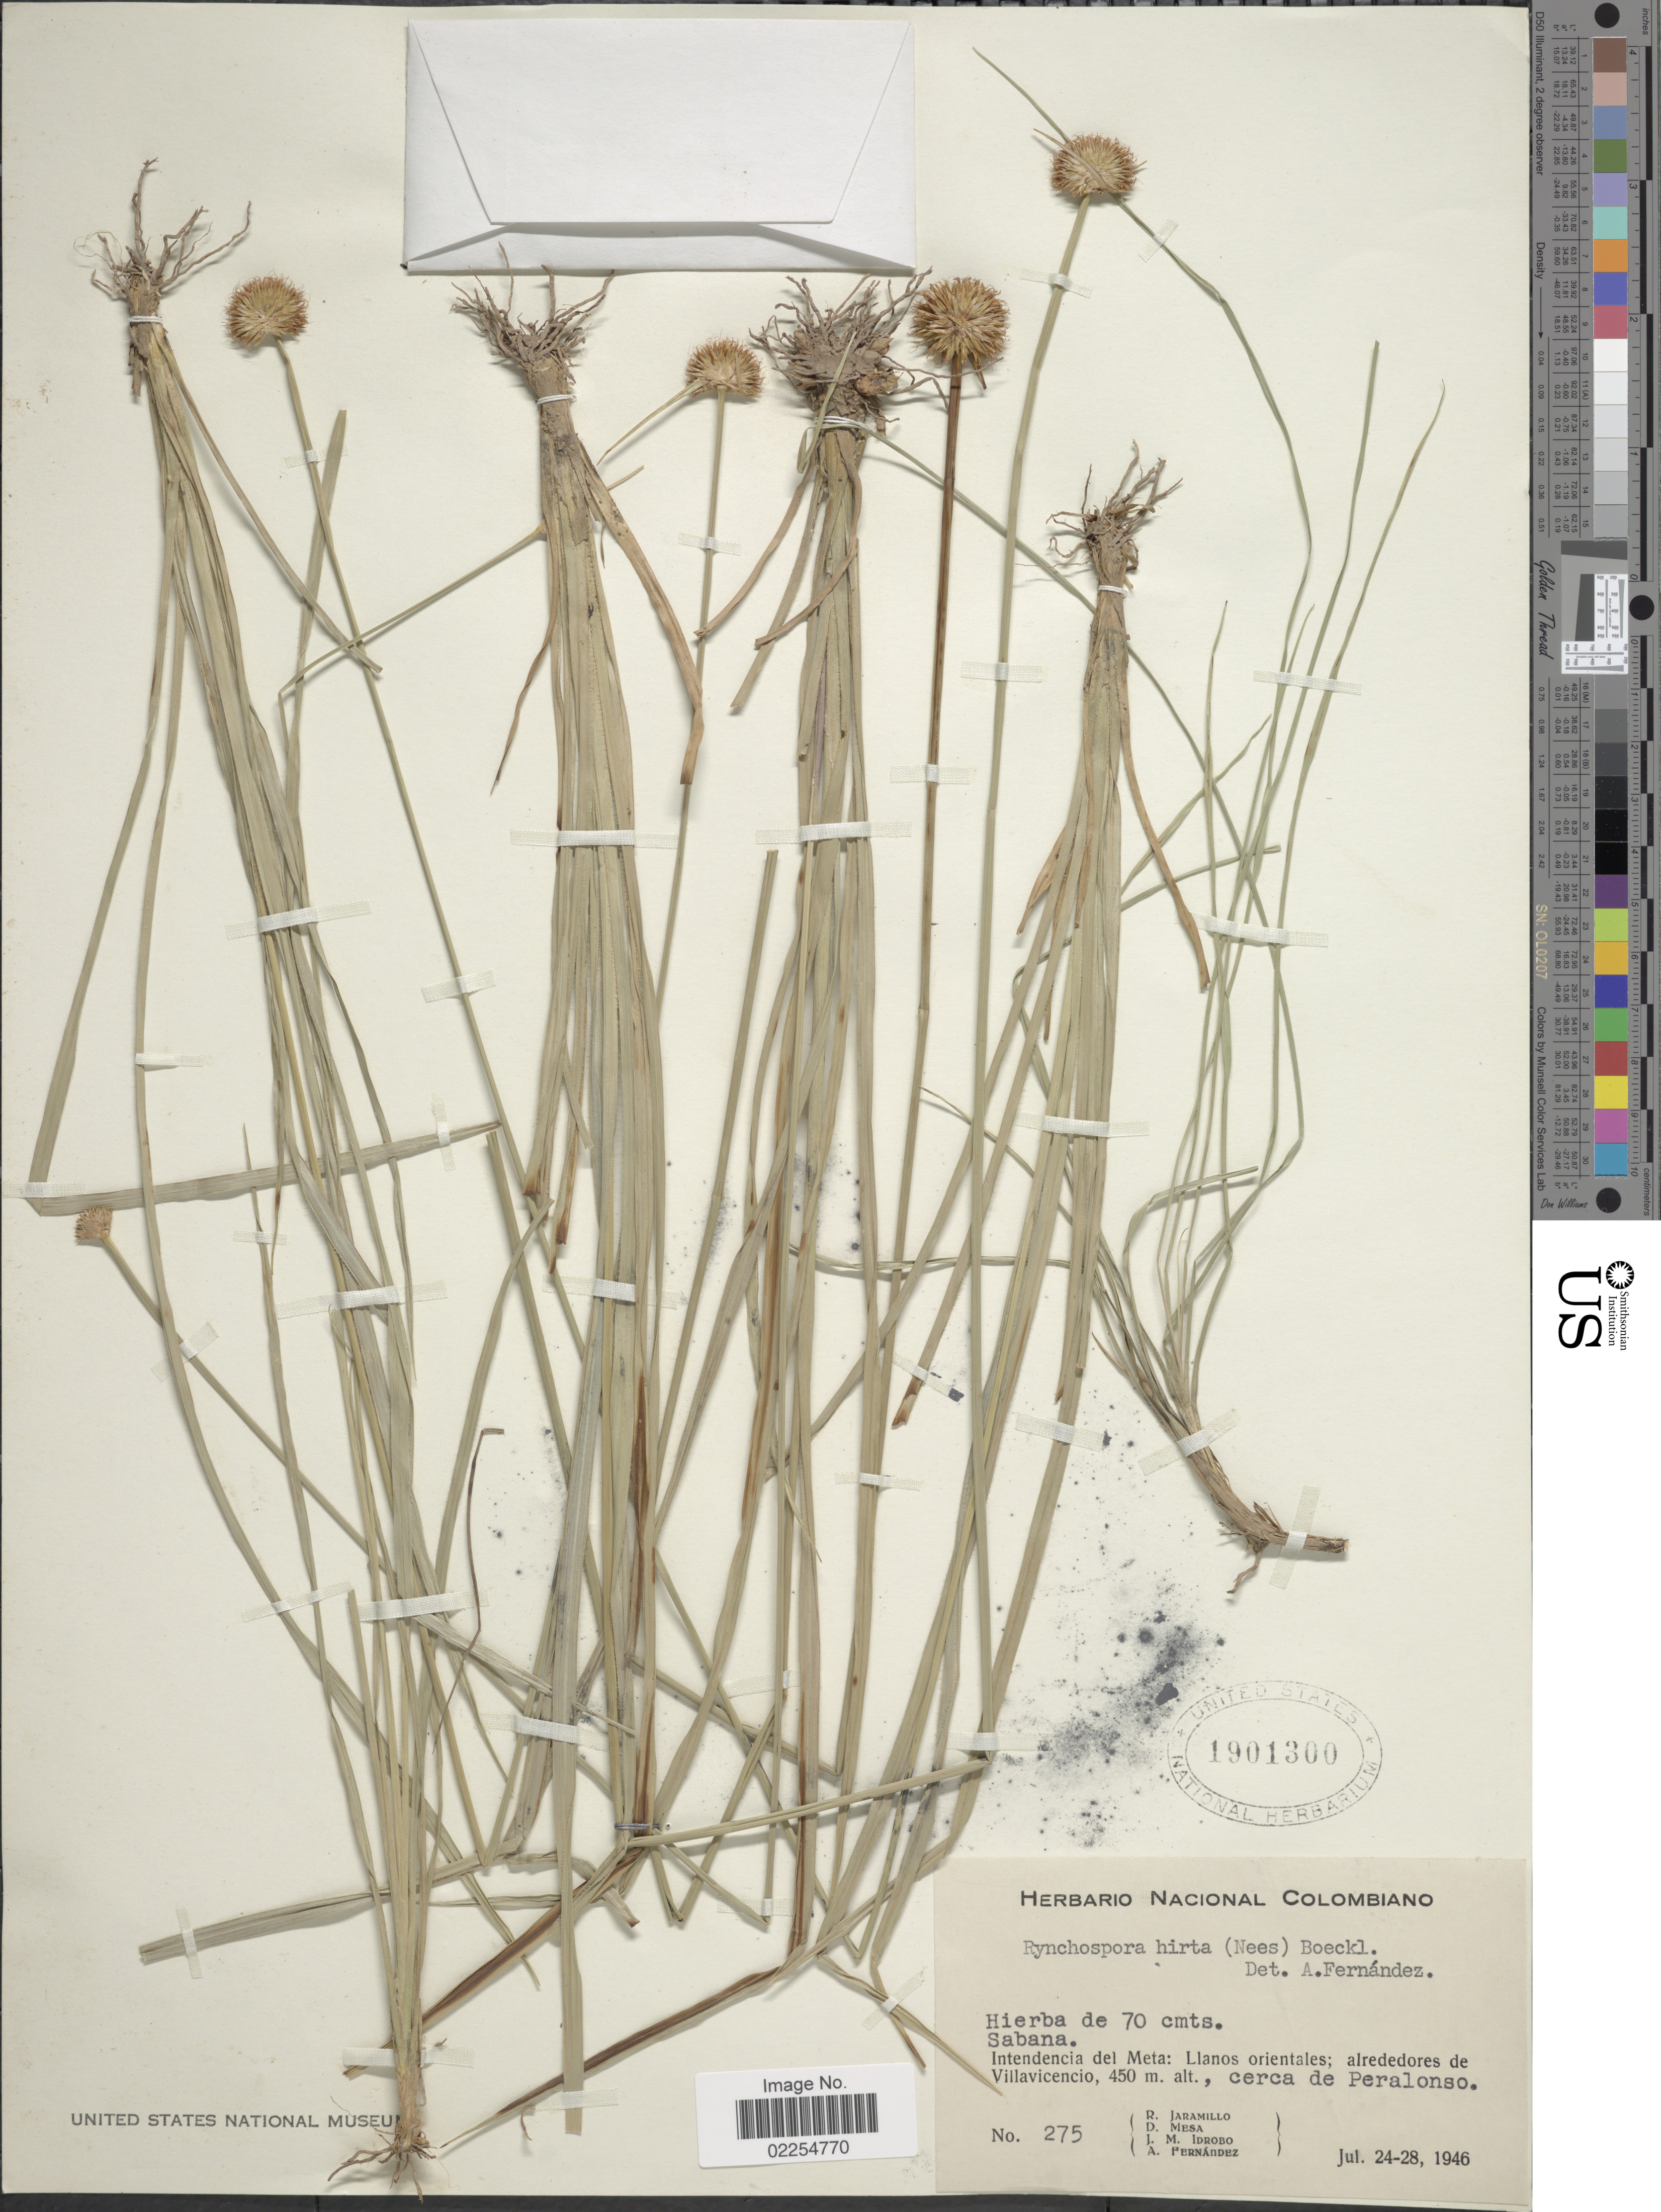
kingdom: Plantae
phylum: Tracheophyta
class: Liliopsida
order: Poales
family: Cyperaceae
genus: Rhynchospora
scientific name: Rhynchospora hirta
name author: (Nees) Boeckeler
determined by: Alves, K.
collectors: R. Jaramillo M., D. Mesa, J. M. Idrobo & A. Fernández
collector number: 275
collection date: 1946-07-24/1946-07-28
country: Colombia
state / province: Meta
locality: Llanos orientales, alrededores de Villavicencio, cerca de Peralonso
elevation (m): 450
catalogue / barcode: US 1901300